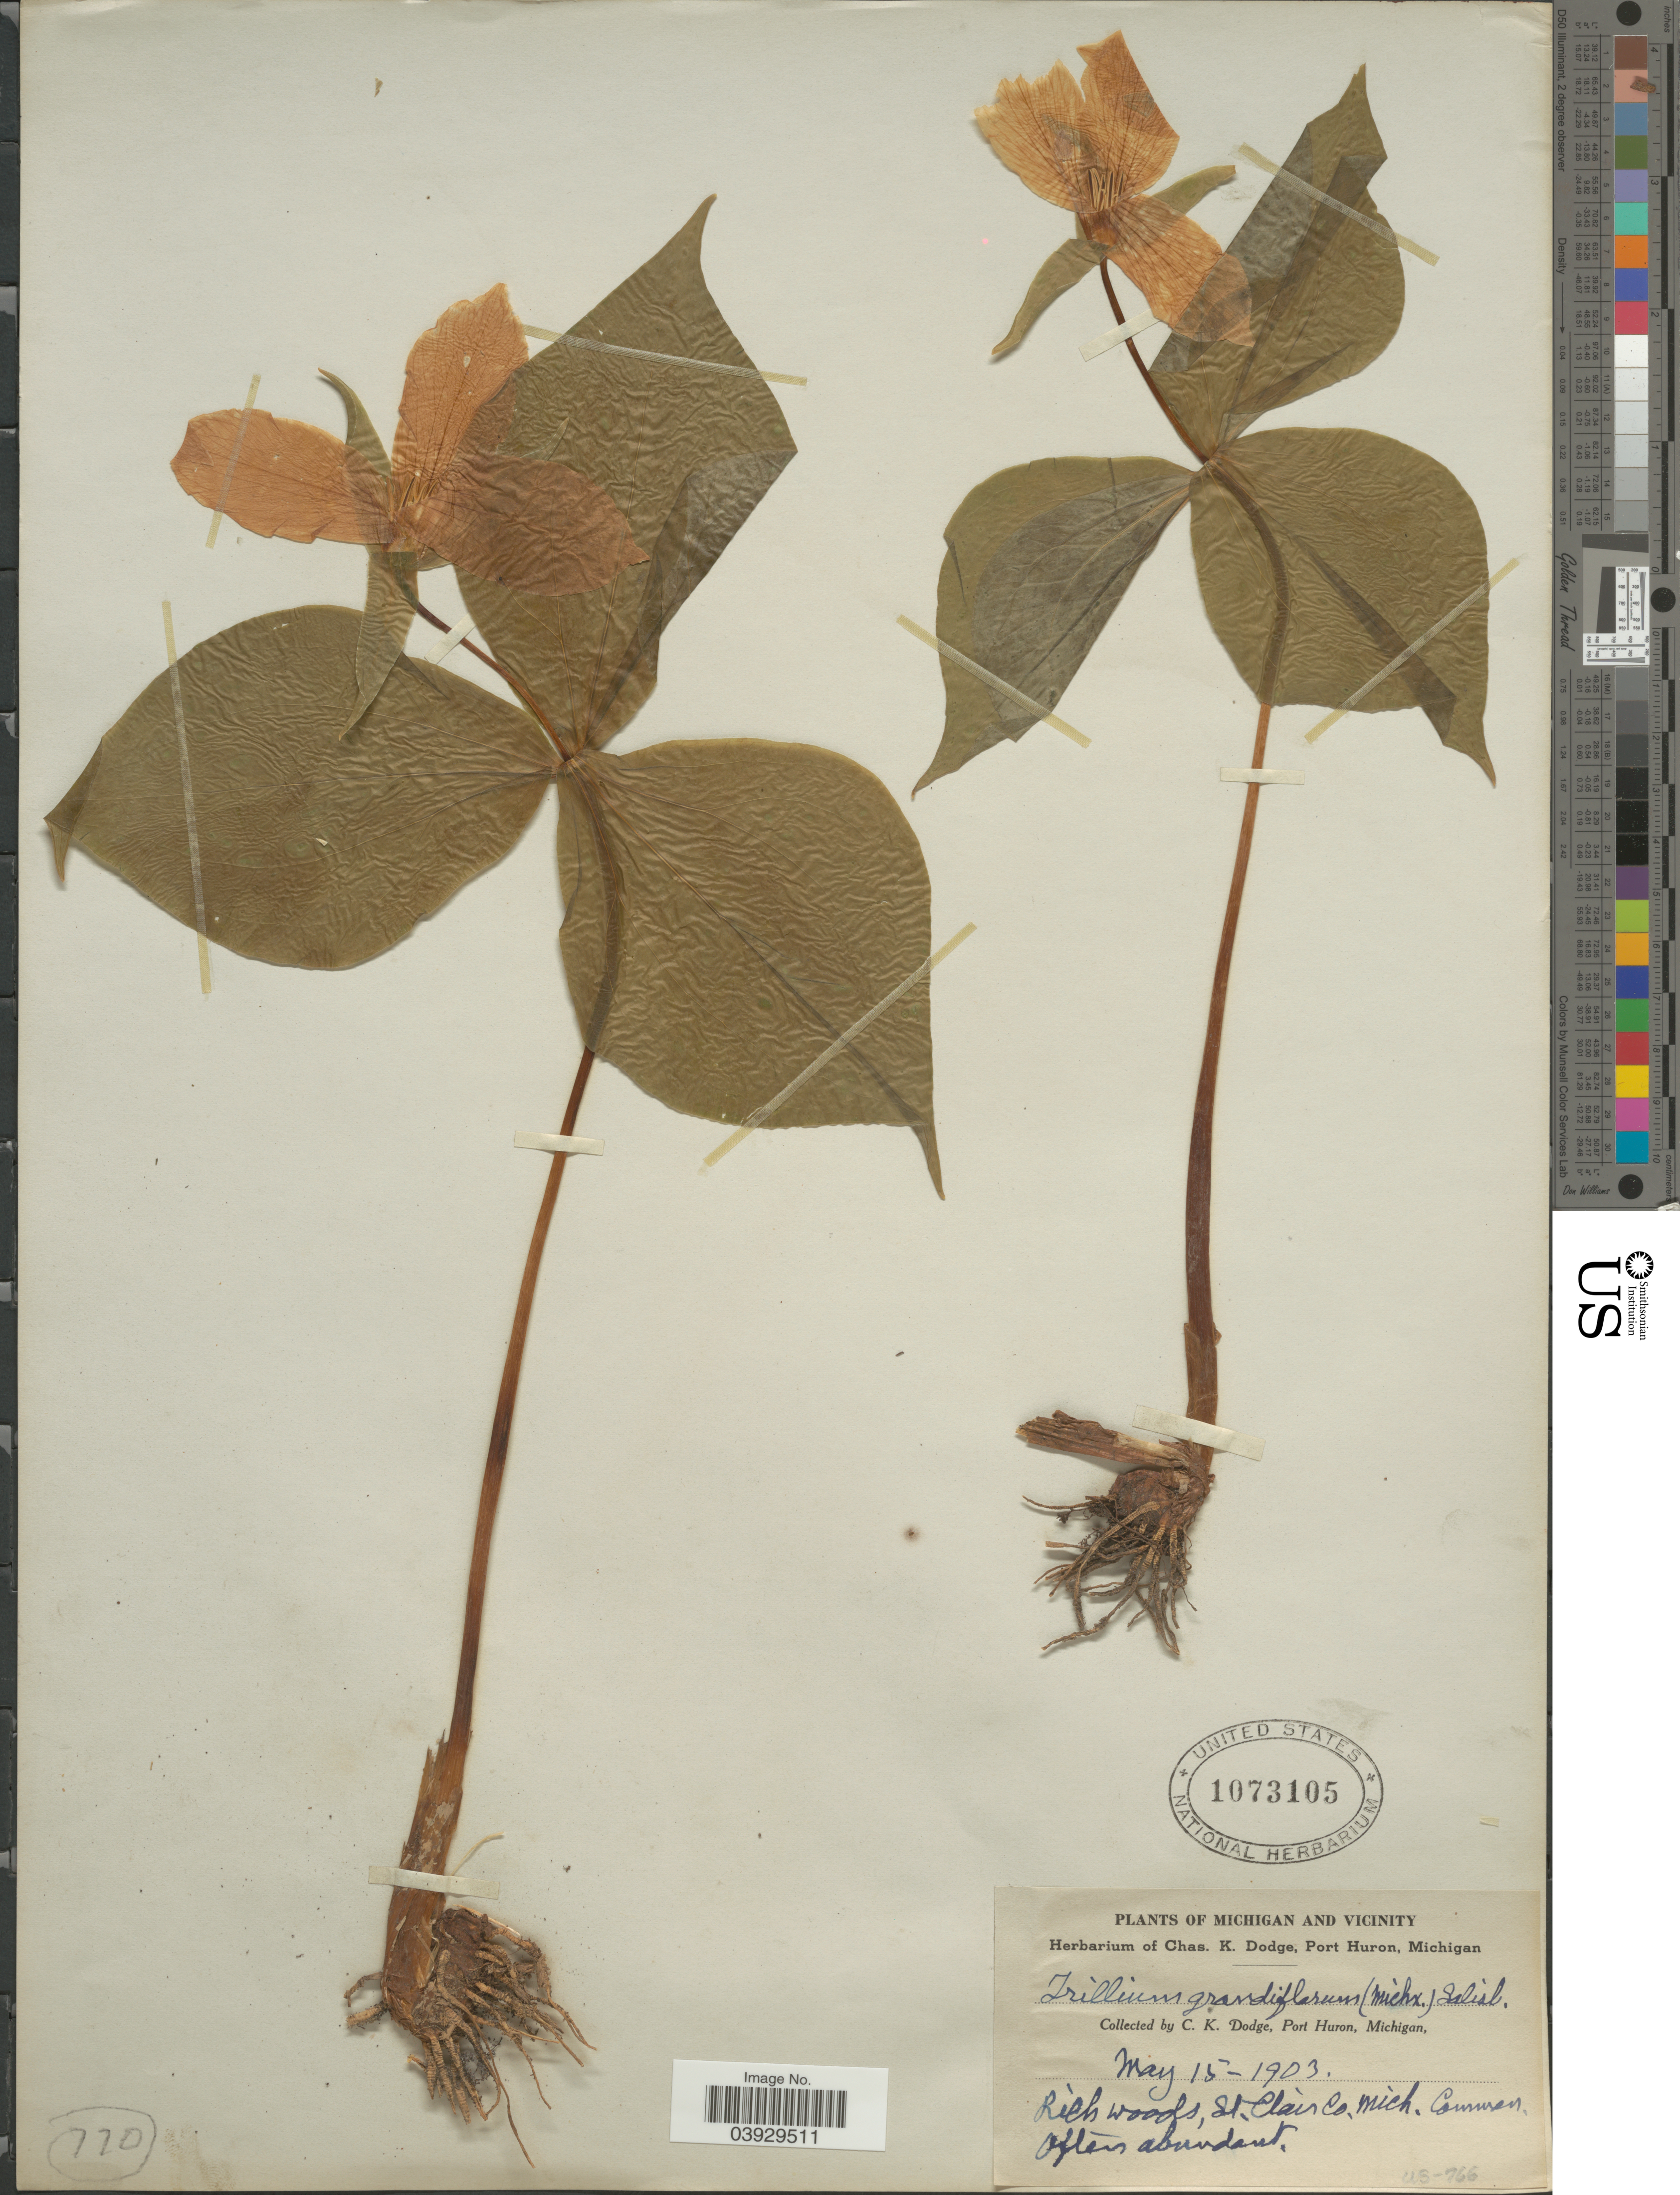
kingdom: Plantae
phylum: Tracheophyta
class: Liliopsida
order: Liliales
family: Melanthiaceae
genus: Trillium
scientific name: Trillium grandiflorum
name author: (Michx.) Salisb.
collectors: C. K. Dodge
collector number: US-766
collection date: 1903-05-15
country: United States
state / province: Michigan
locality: Michigan and Vicinity. St. Clair Co.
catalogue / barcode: US 1073105